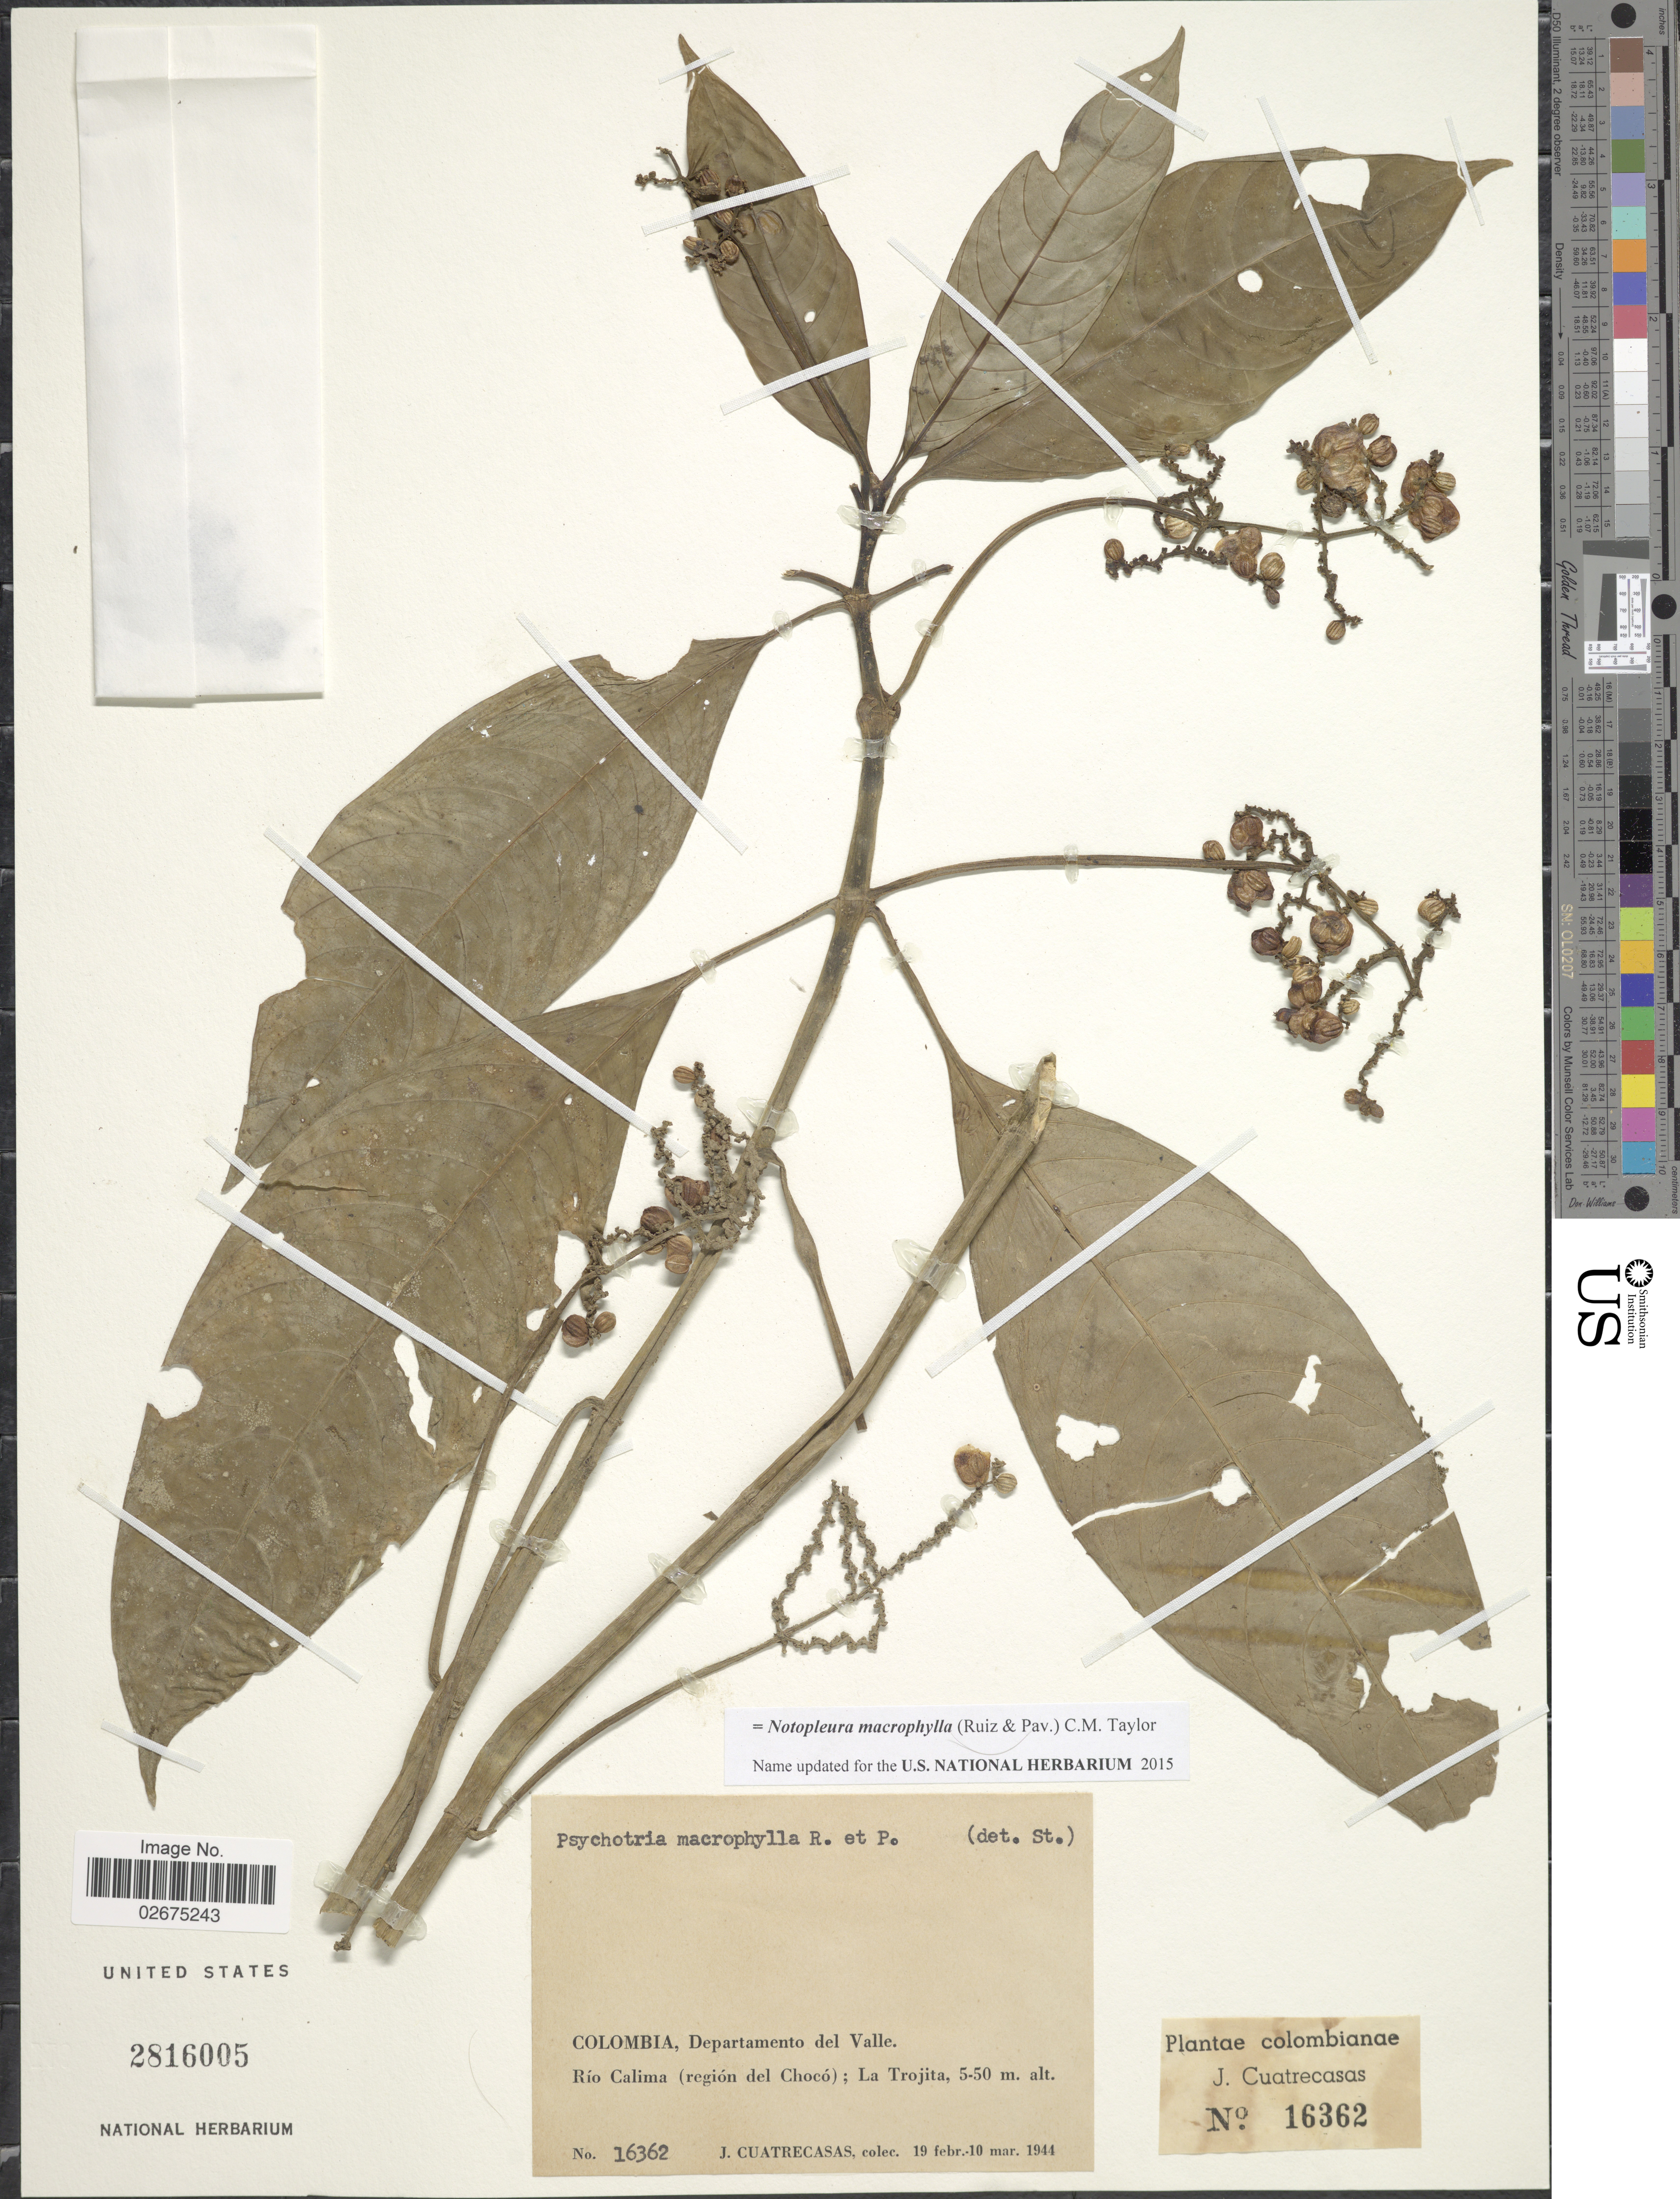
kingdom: Plantae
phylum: Tracheophyta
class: Magnoliopsida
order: Gentianales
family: Rubiaceae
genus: Notopleura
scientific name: Notopleura macrophylla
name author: (Ruiz & Pav.) C.M. Taylor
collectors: J. Cuatrecasas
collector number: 16362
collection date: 1944-02-19/1944-03-10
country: Colombia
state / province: Chocó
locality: Departamento del Valle, Río Calima (región del Chocó); La Trojita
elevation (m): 5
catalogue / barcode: US 2816005